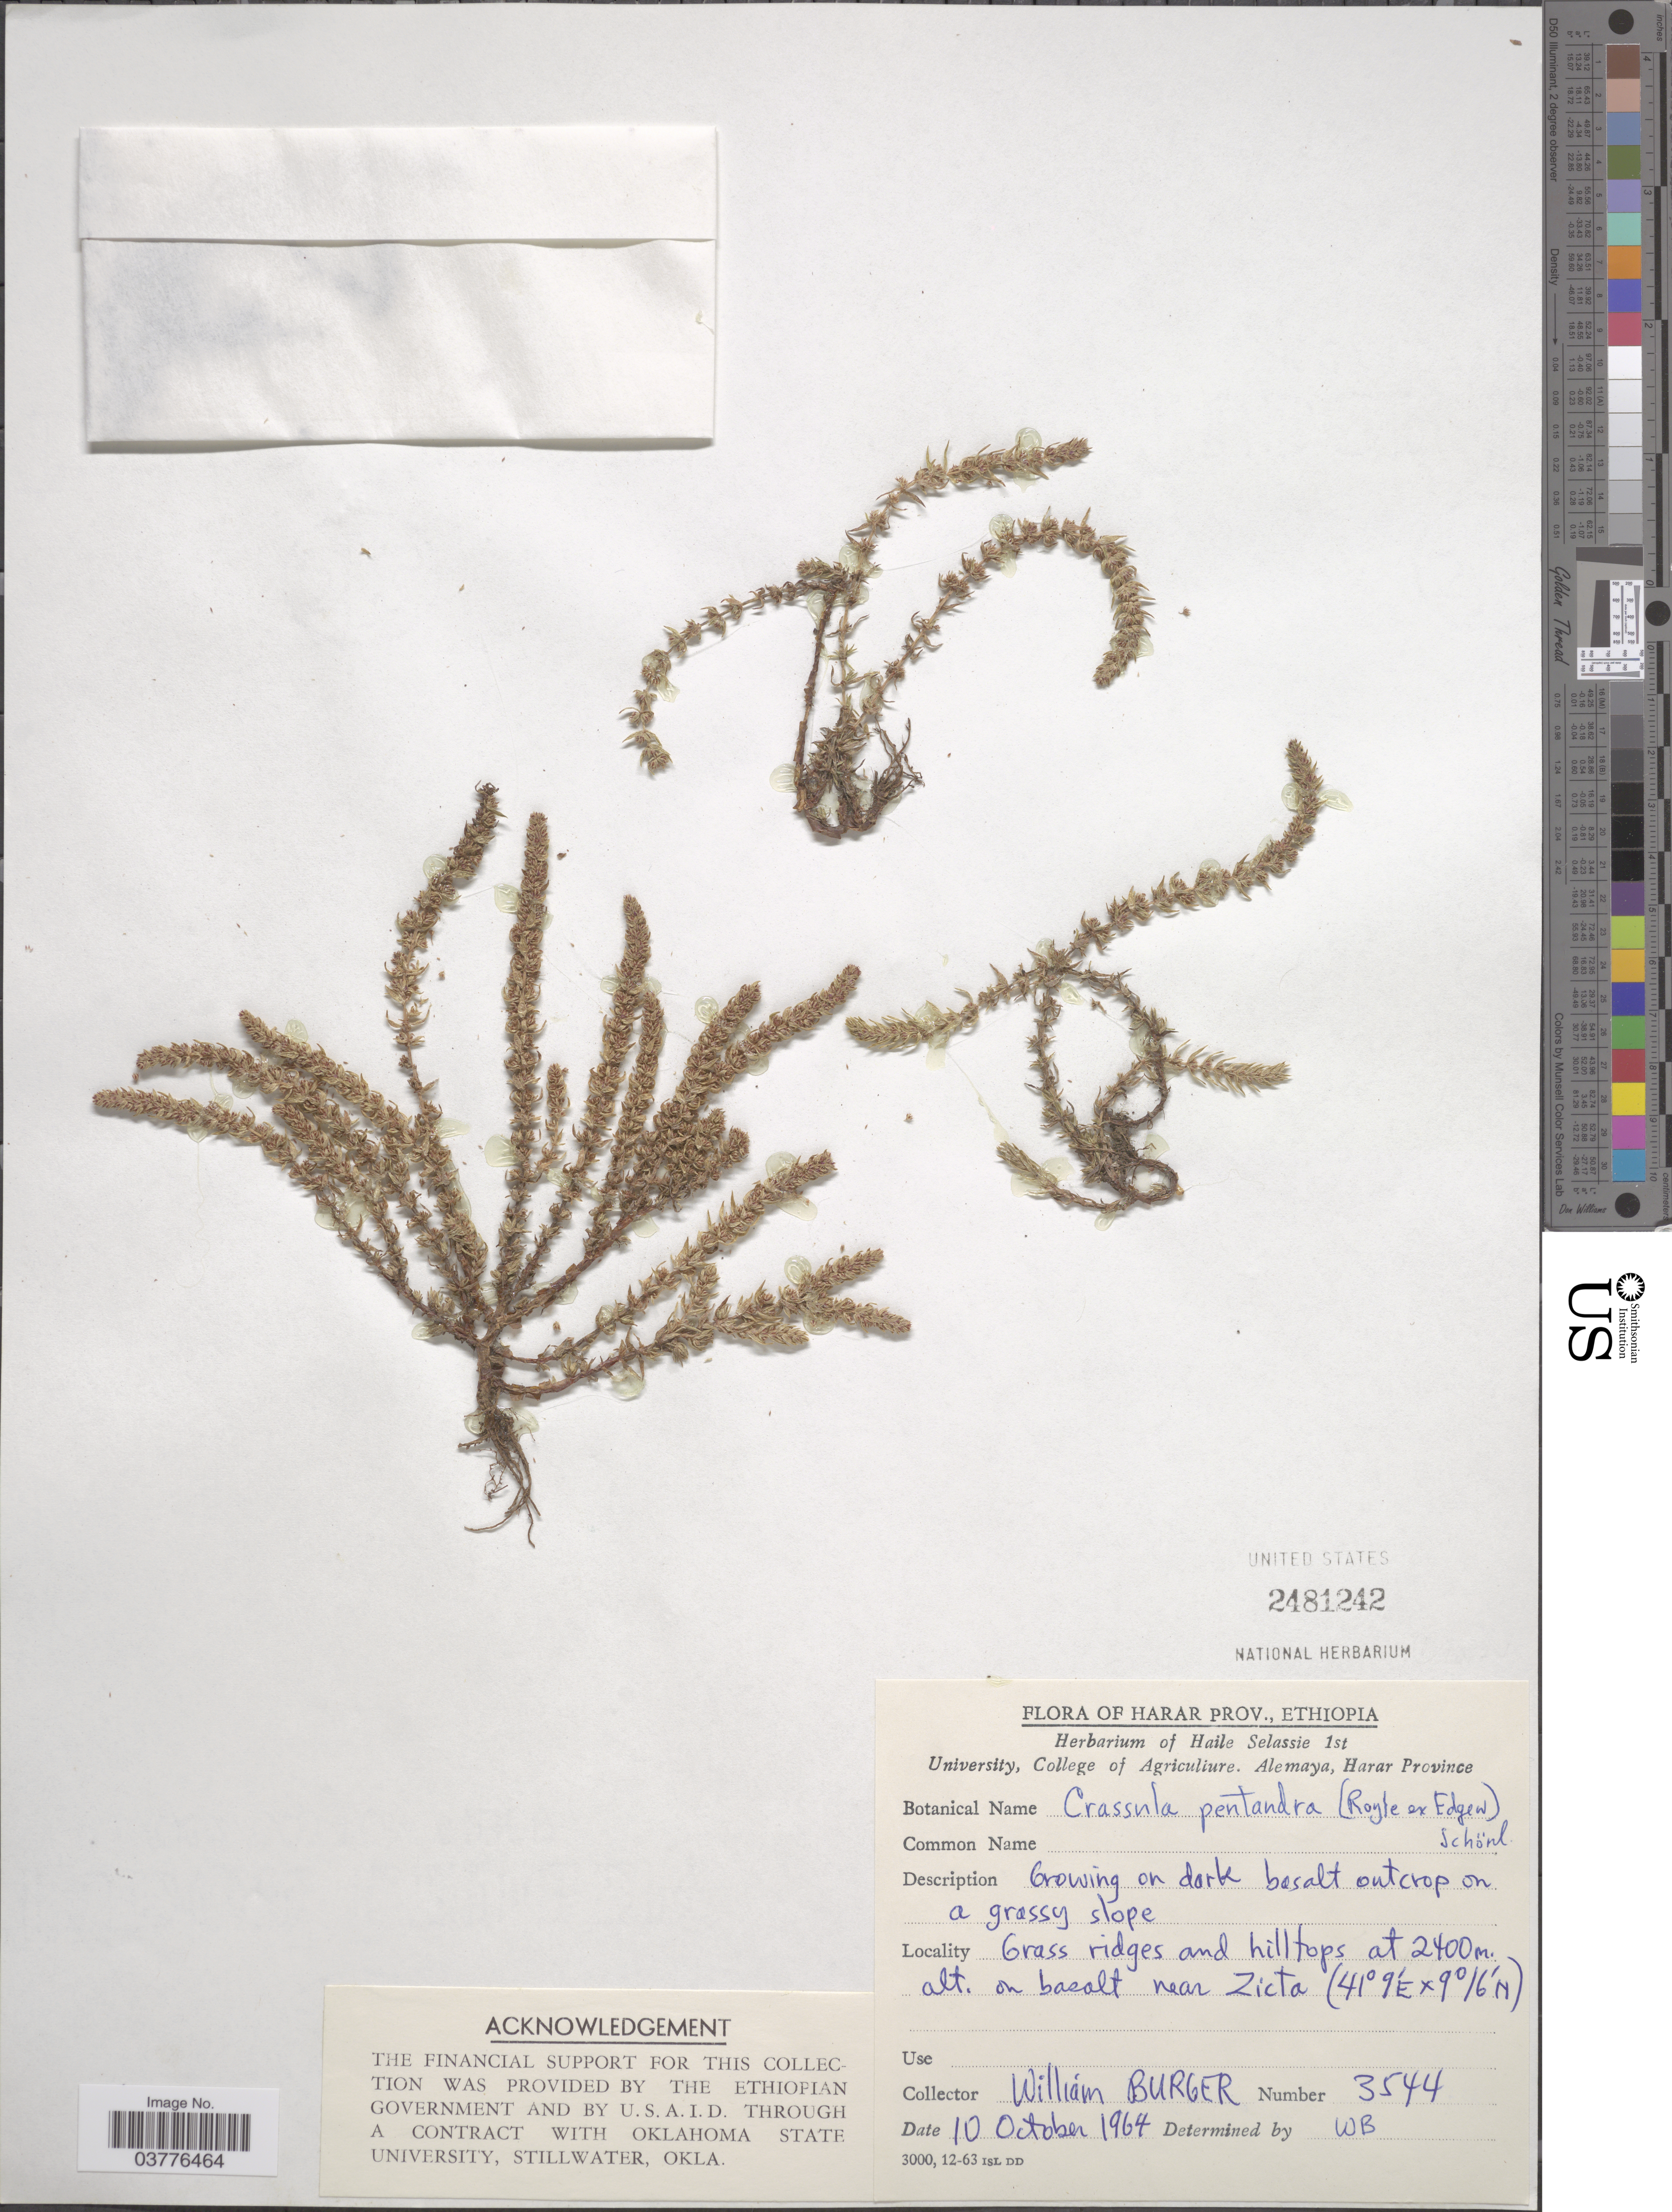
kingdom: Plantae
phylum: Tracheophyta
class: Magnoliopsida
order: Saxifragales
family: Crassulaceae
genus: Crassula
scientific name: Crassula schimperi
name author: Fisch. & C.A. Mey.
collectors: W. Burger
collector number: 3544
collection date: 1964-10-10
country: Ethiopia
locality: Harar Prov. Near Zicta.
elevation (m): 2400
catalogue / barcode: US 2481242